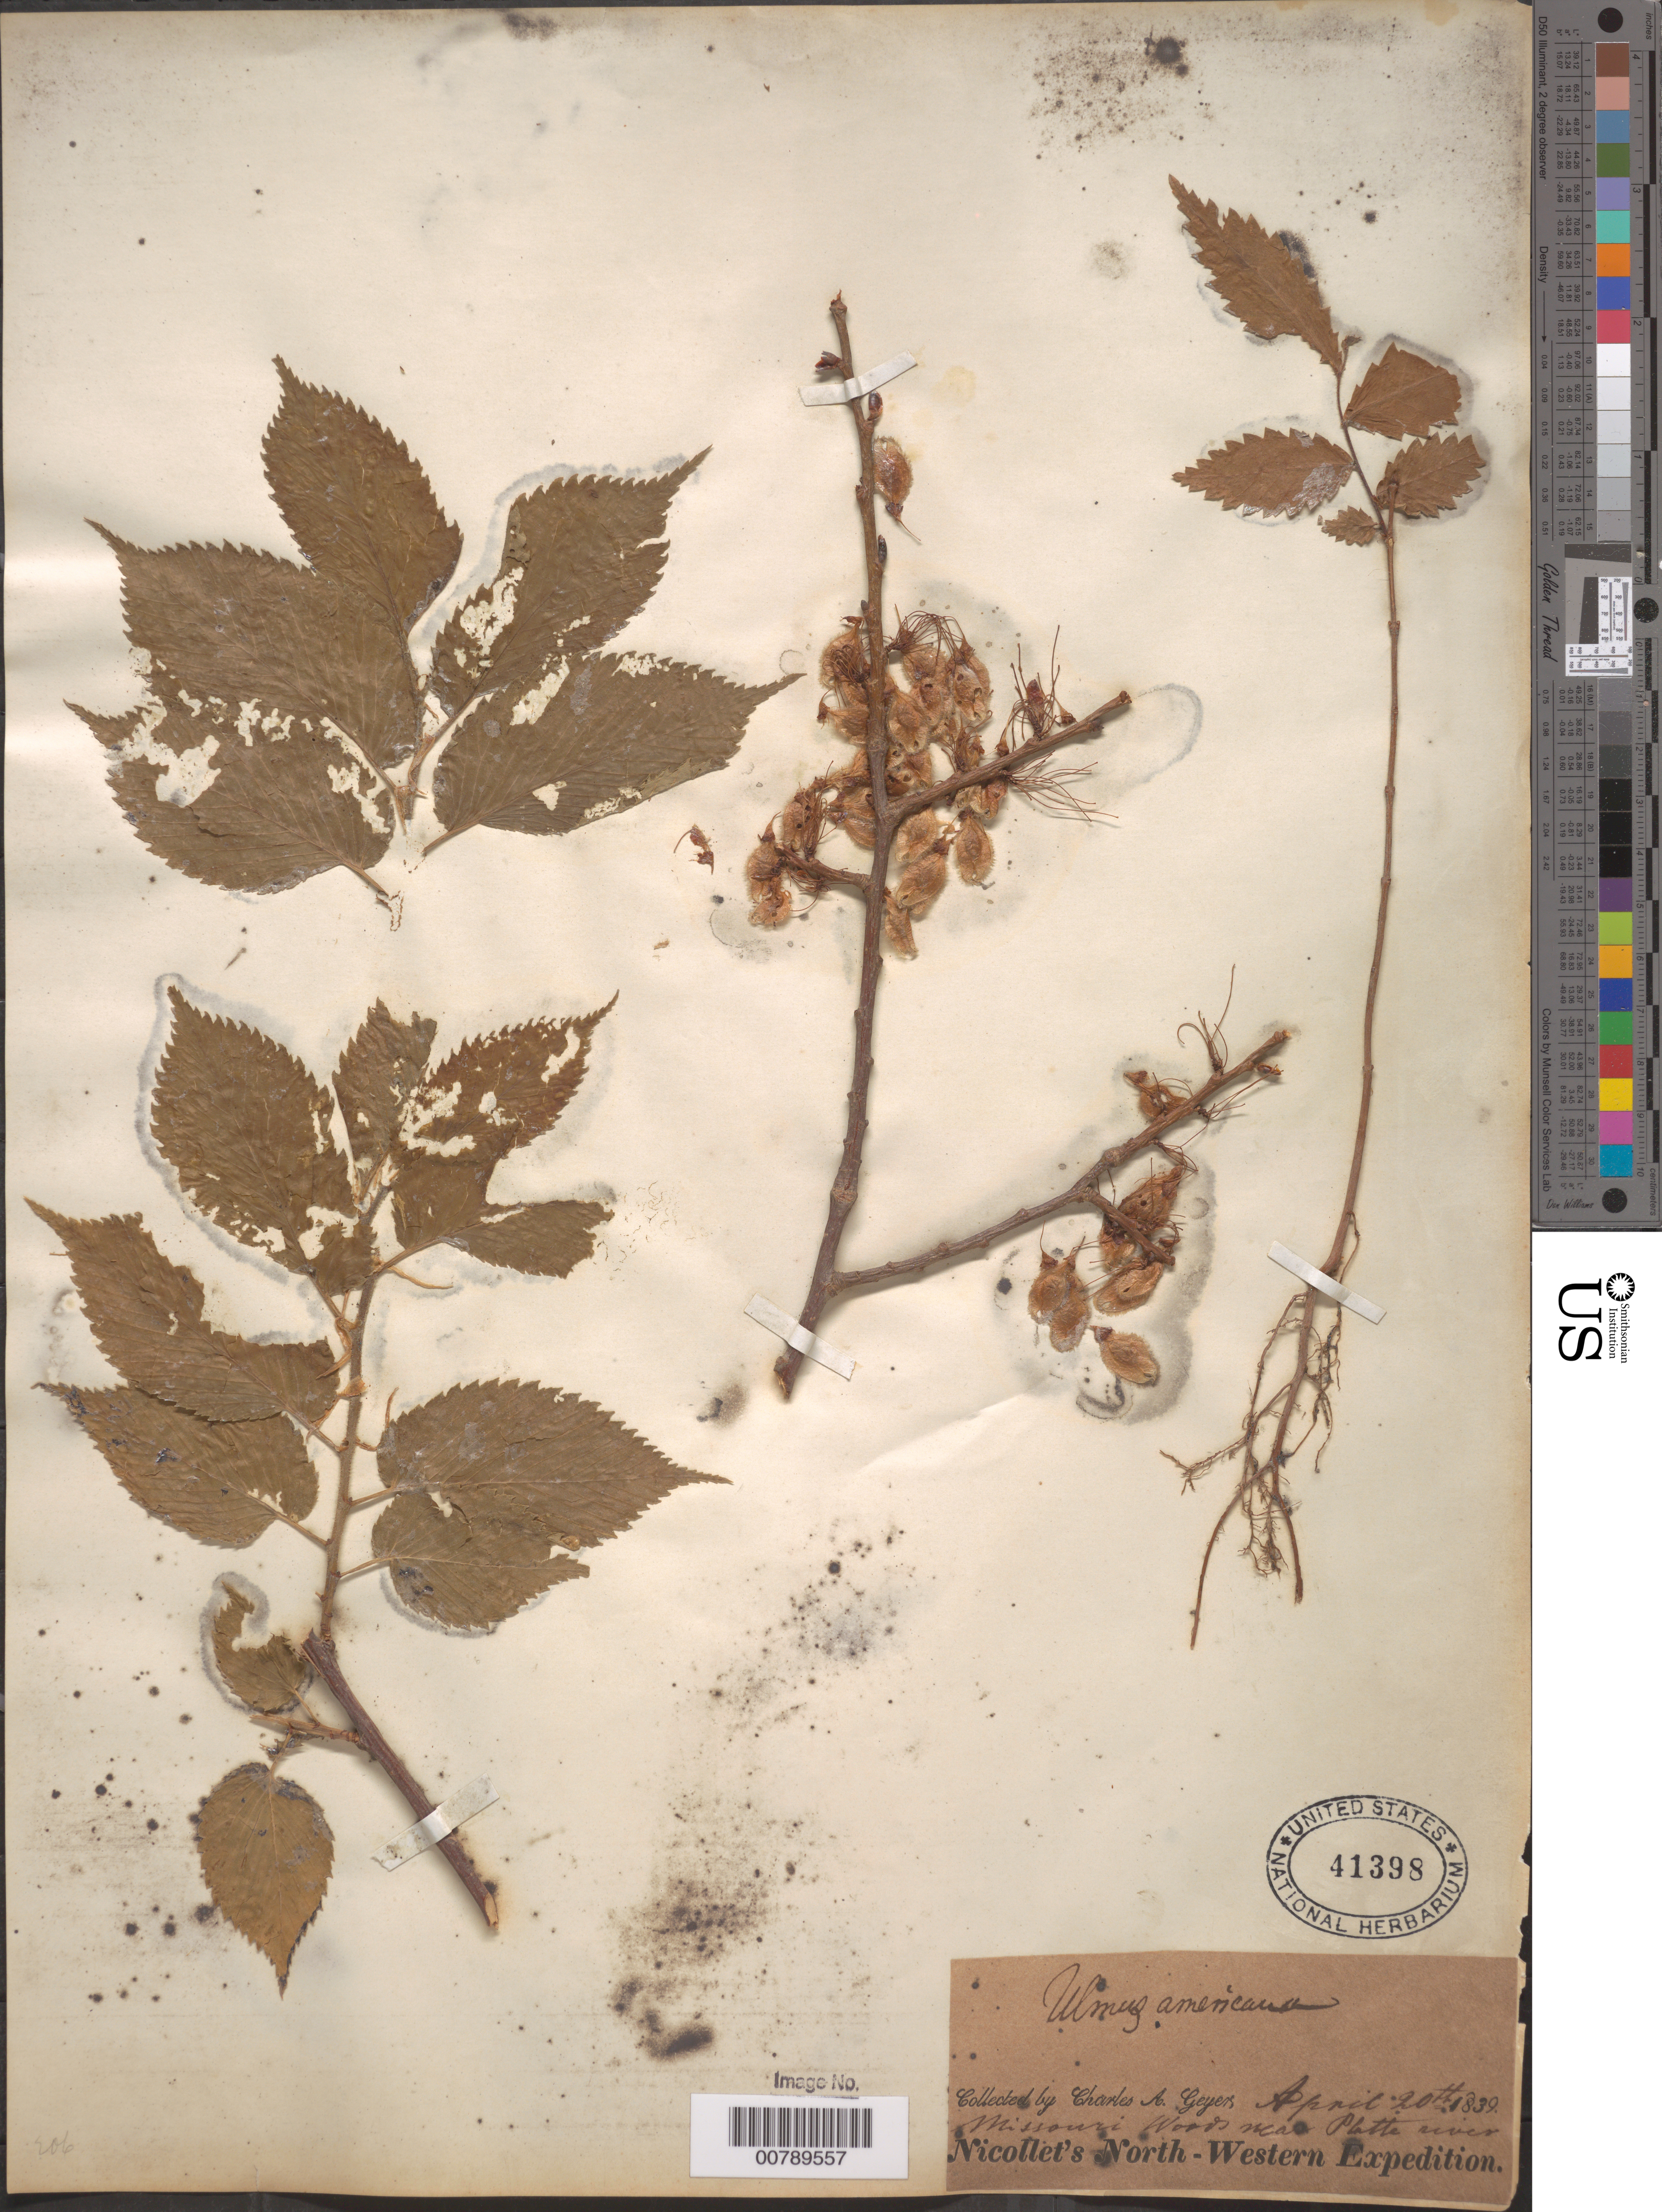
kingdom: Plantae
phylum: Tracheophyta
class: Magnoliopsida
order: Rosales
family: Ulmaceae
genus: Ulmus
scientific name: Ulmus americana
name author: L.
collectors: C. A. Geyer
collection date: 1839-04-20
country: United States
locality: Missouri Woods near Platte river.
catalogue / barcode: US 41398